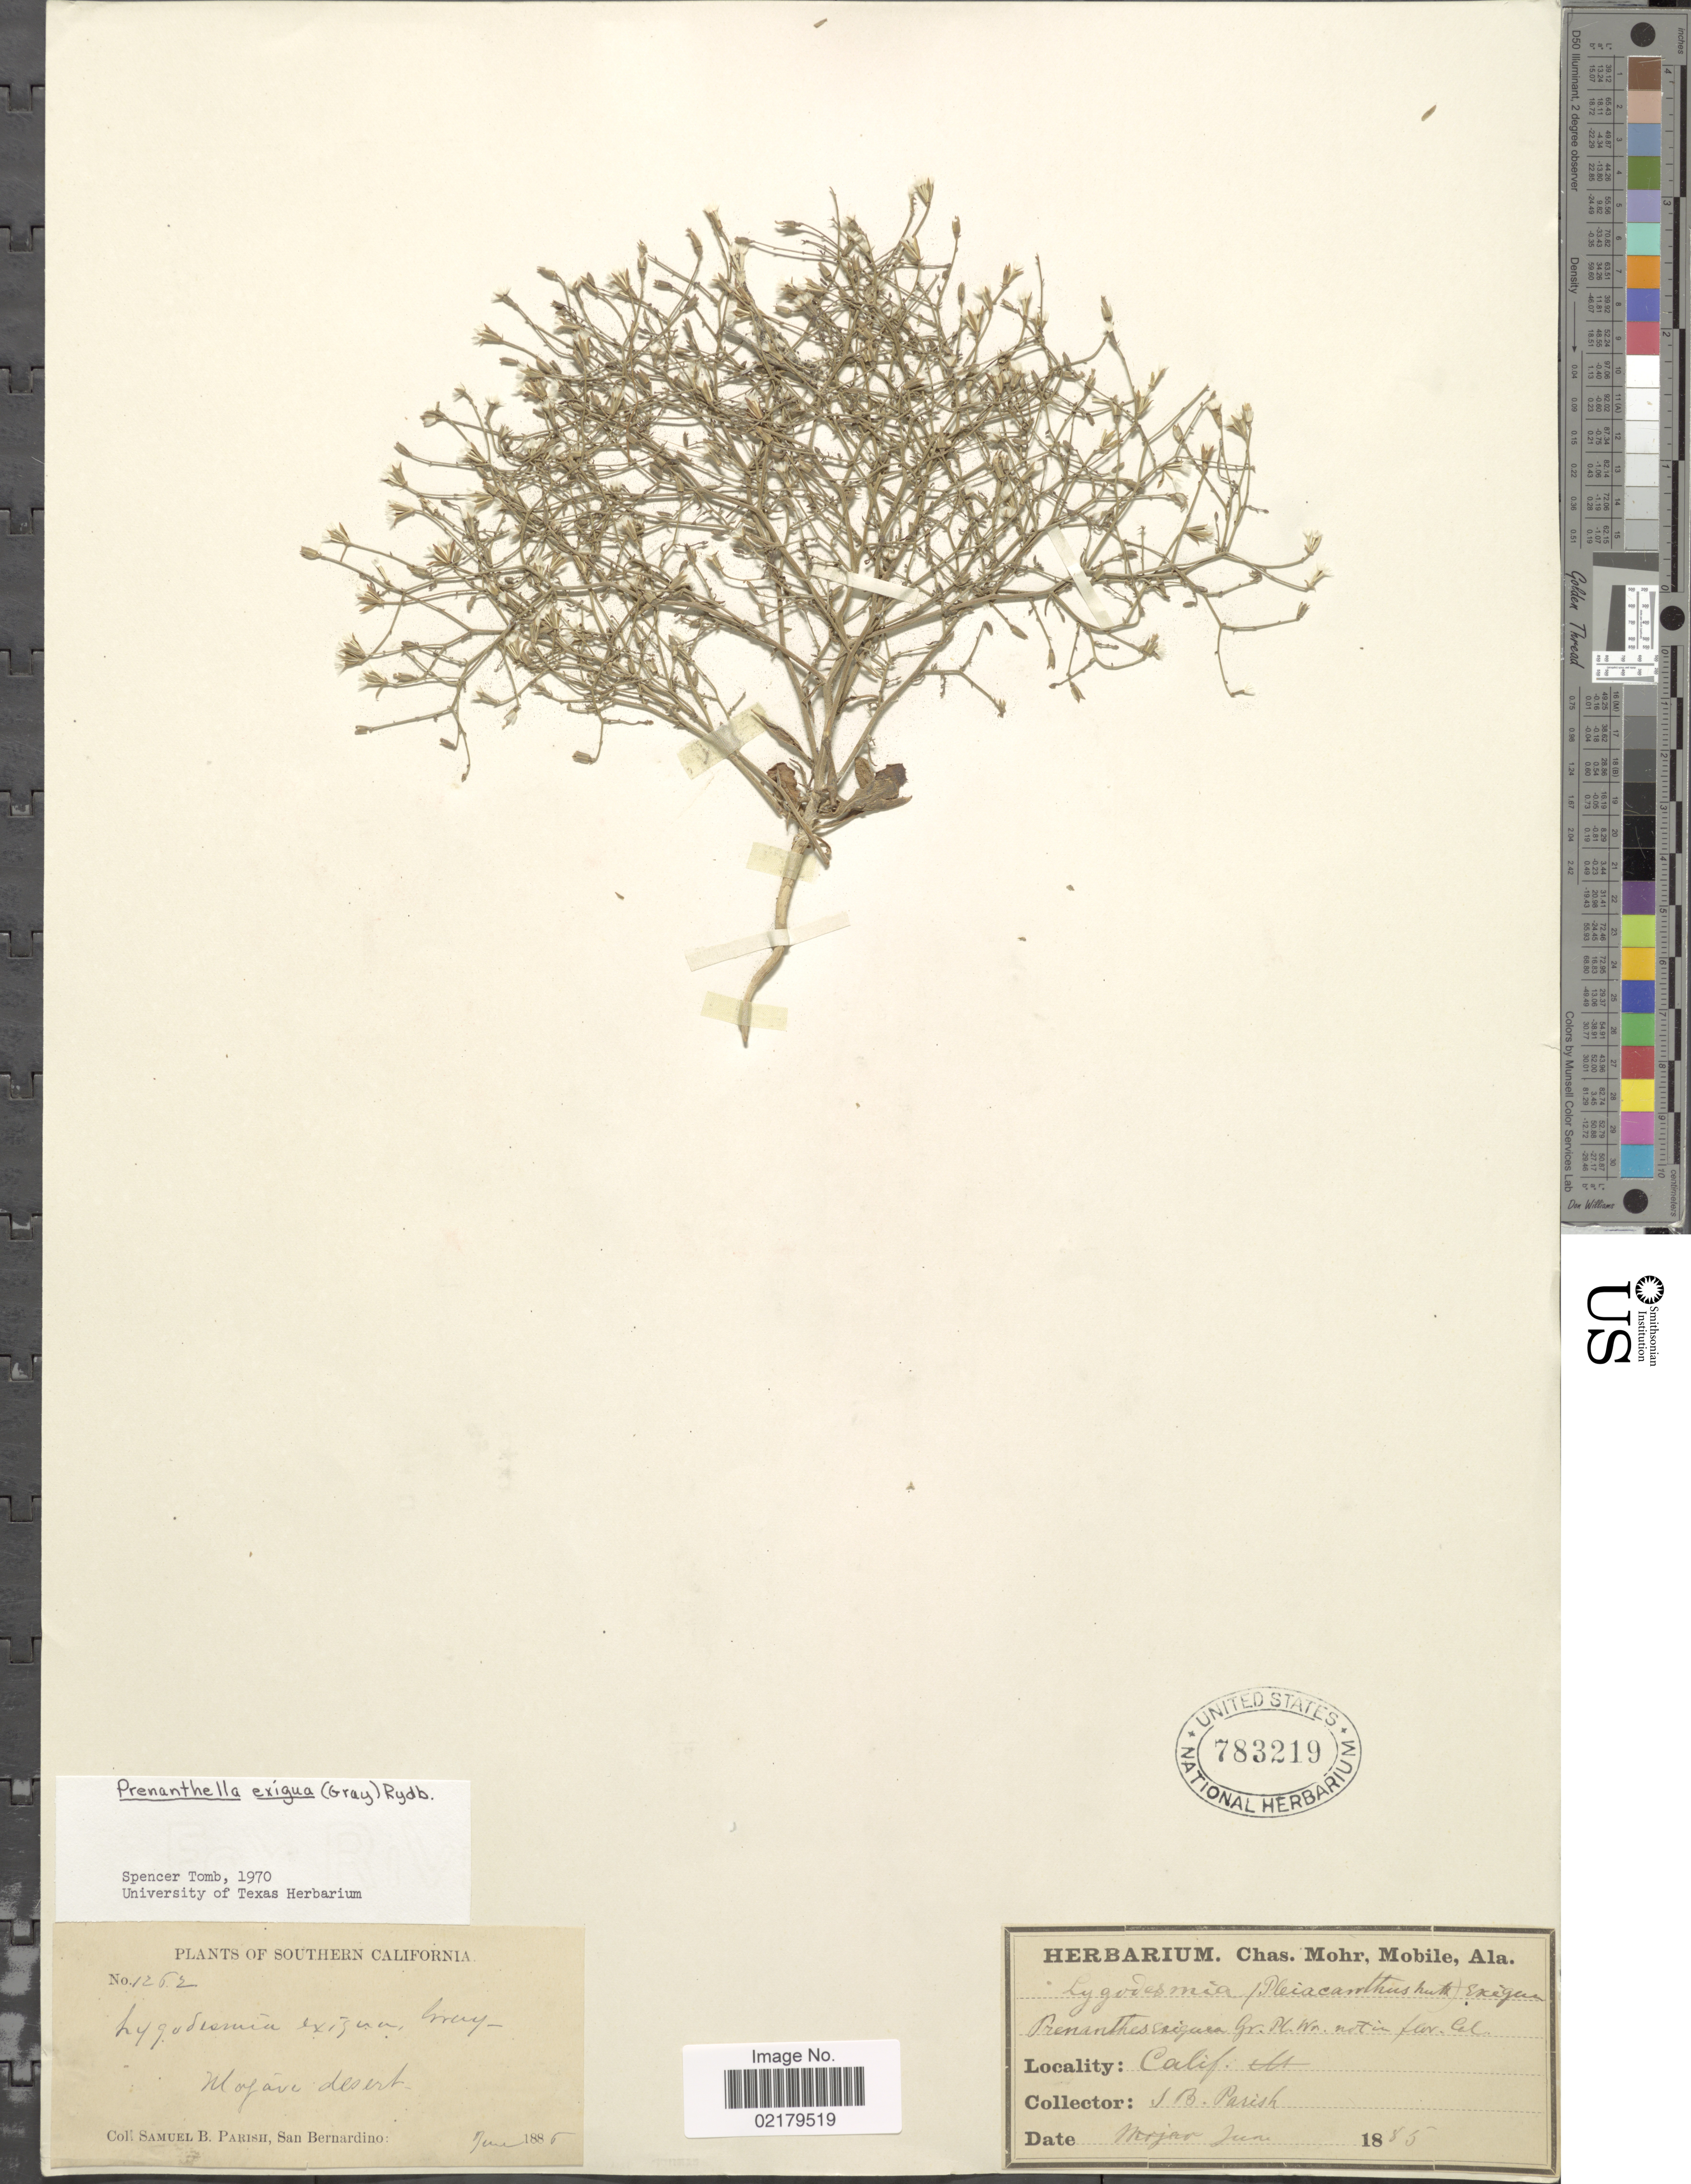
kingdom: Plantae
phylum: Tracheophyta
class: Magnoliopsida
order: Asterales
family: Asteraceae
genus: Prenanthella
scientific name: Prenanthella exigua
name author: (A. Gray) Rydb.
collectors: S. B. Parish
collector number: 1262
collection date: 1886-06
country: United States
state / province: California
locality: Southern California, Molgave desert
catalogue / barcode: US 783219